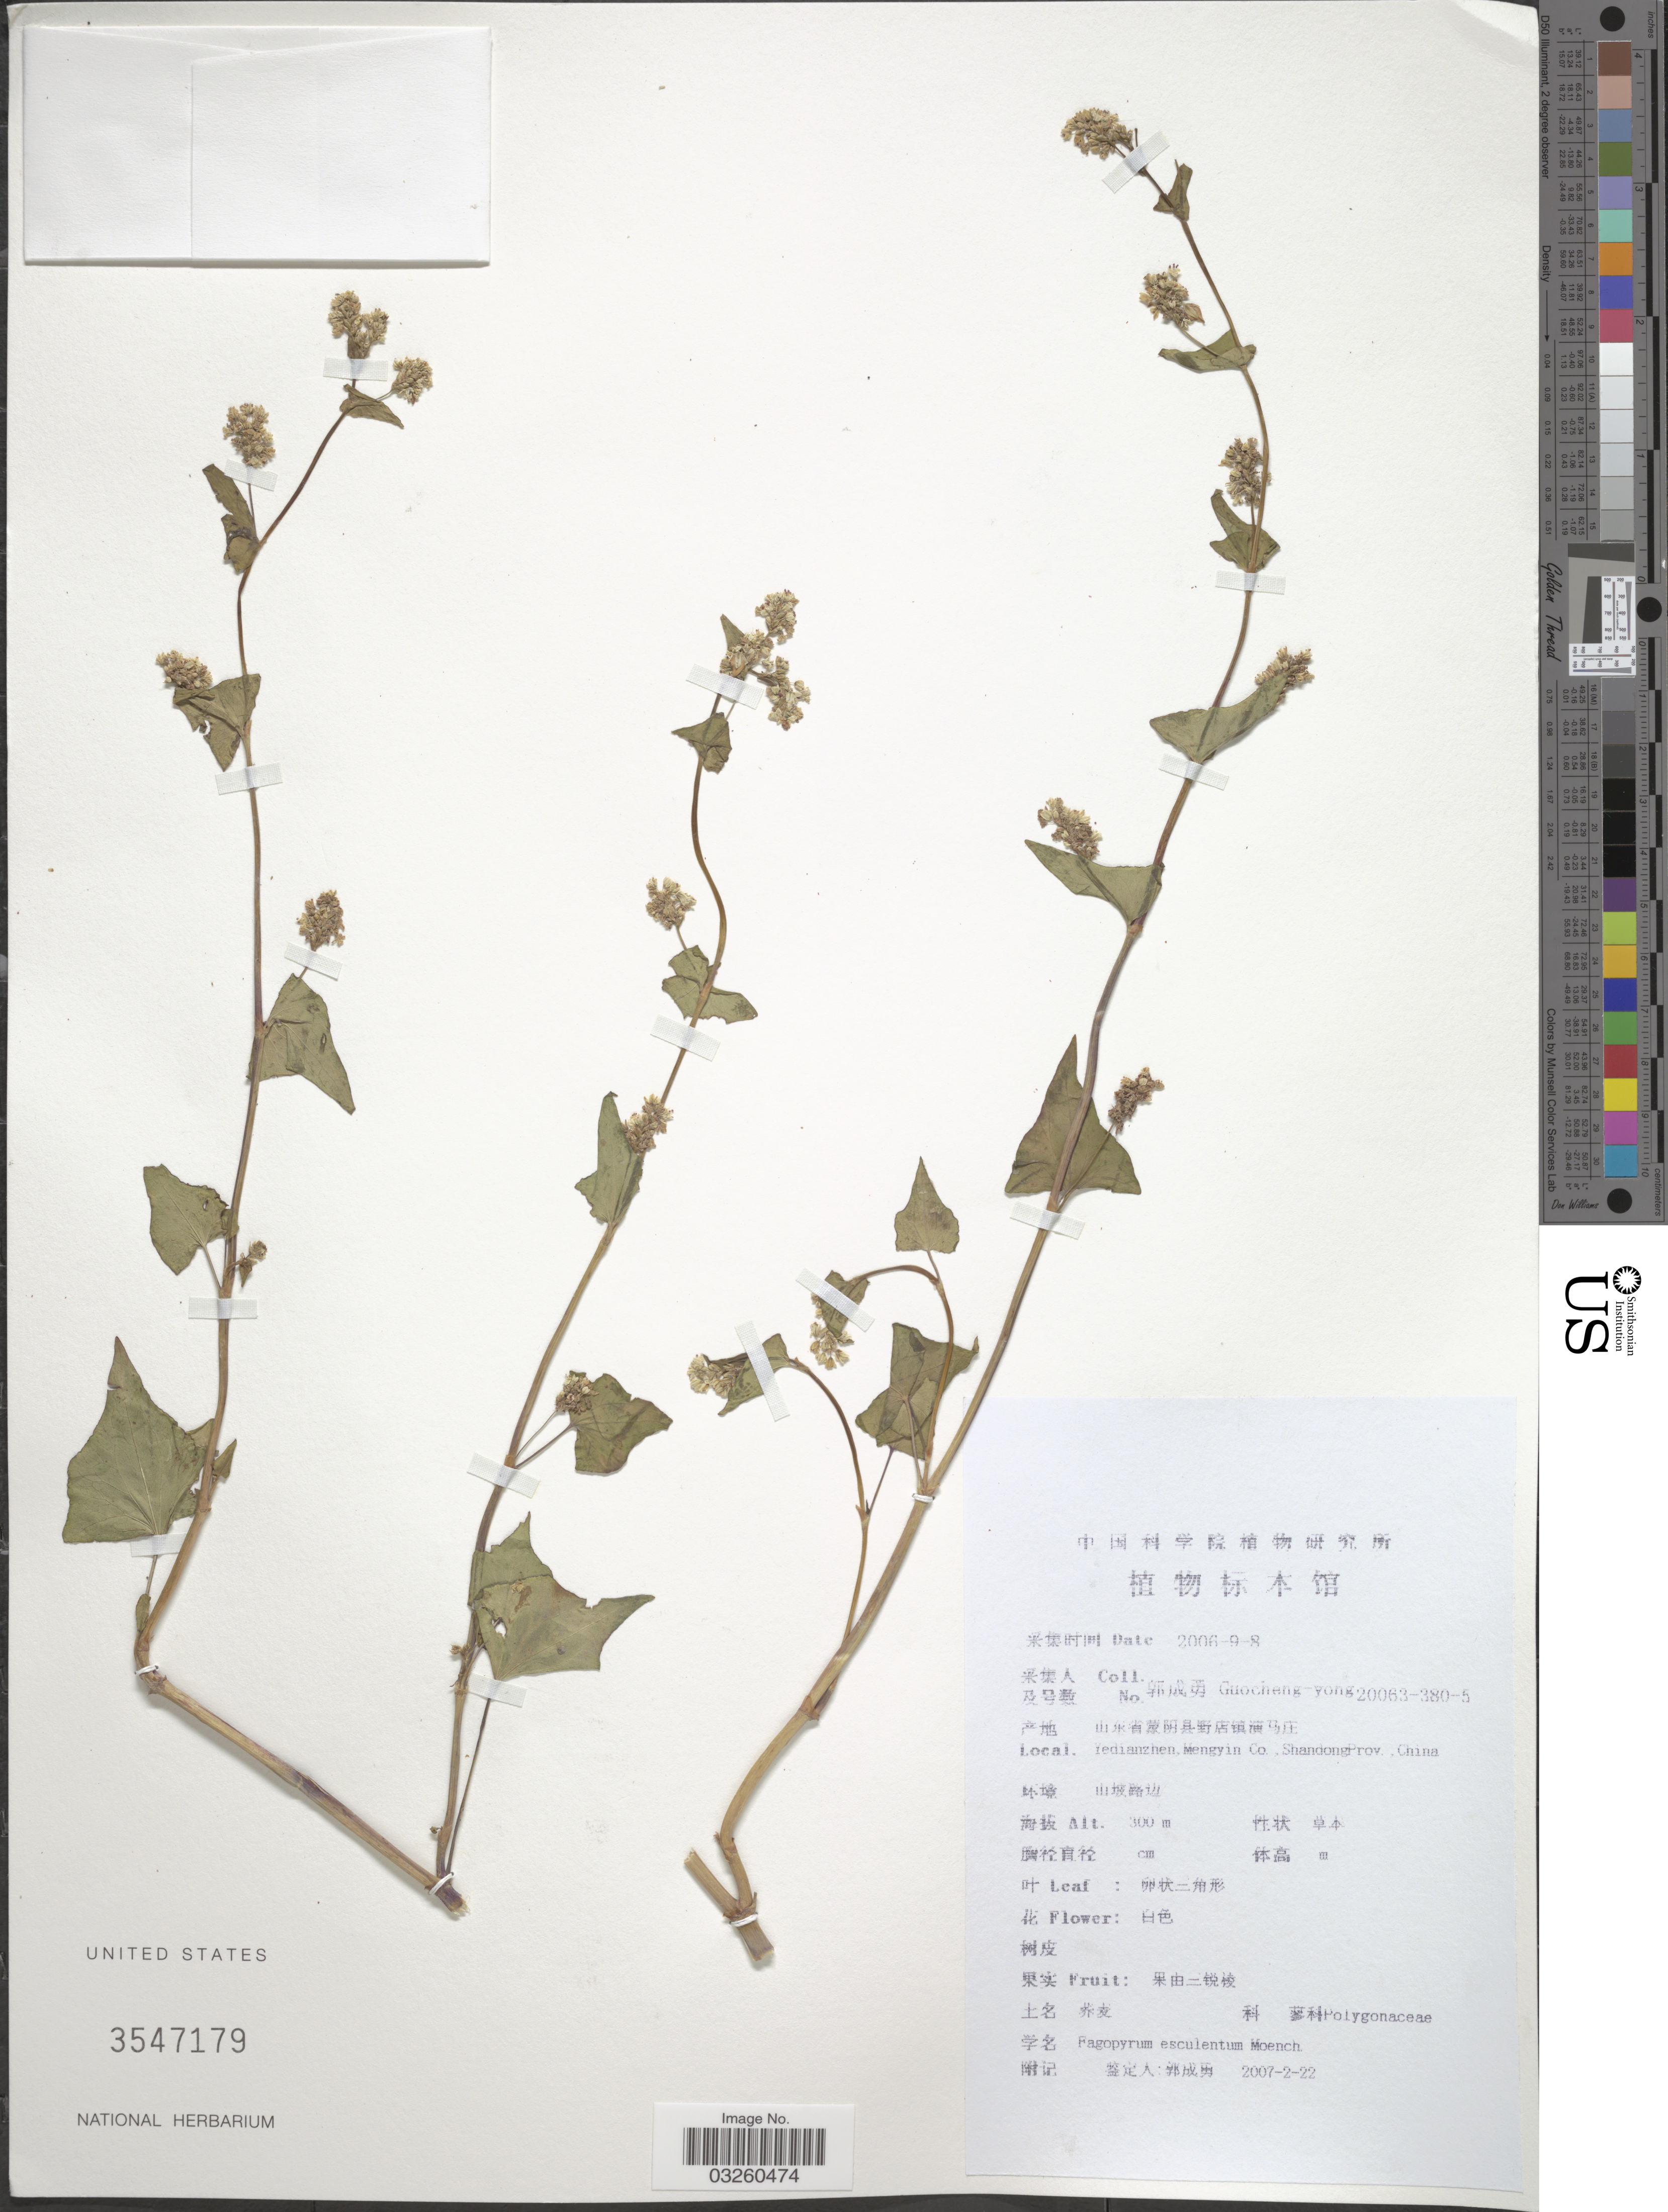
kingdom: Plantae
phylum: Tracheophyta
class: Magnoliopsida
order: Caryophyllales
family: Polygonaceae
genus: Fagopyrum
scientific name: Fagopyrum esculentum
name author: Moench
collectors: Guo cheng-yong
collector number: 20063-380-5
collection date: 2006-09-08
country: China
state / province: Shandong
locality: Yedianzhen, Mengyin Co., Shandong Prov.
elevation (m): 300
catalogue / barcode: US 3547179